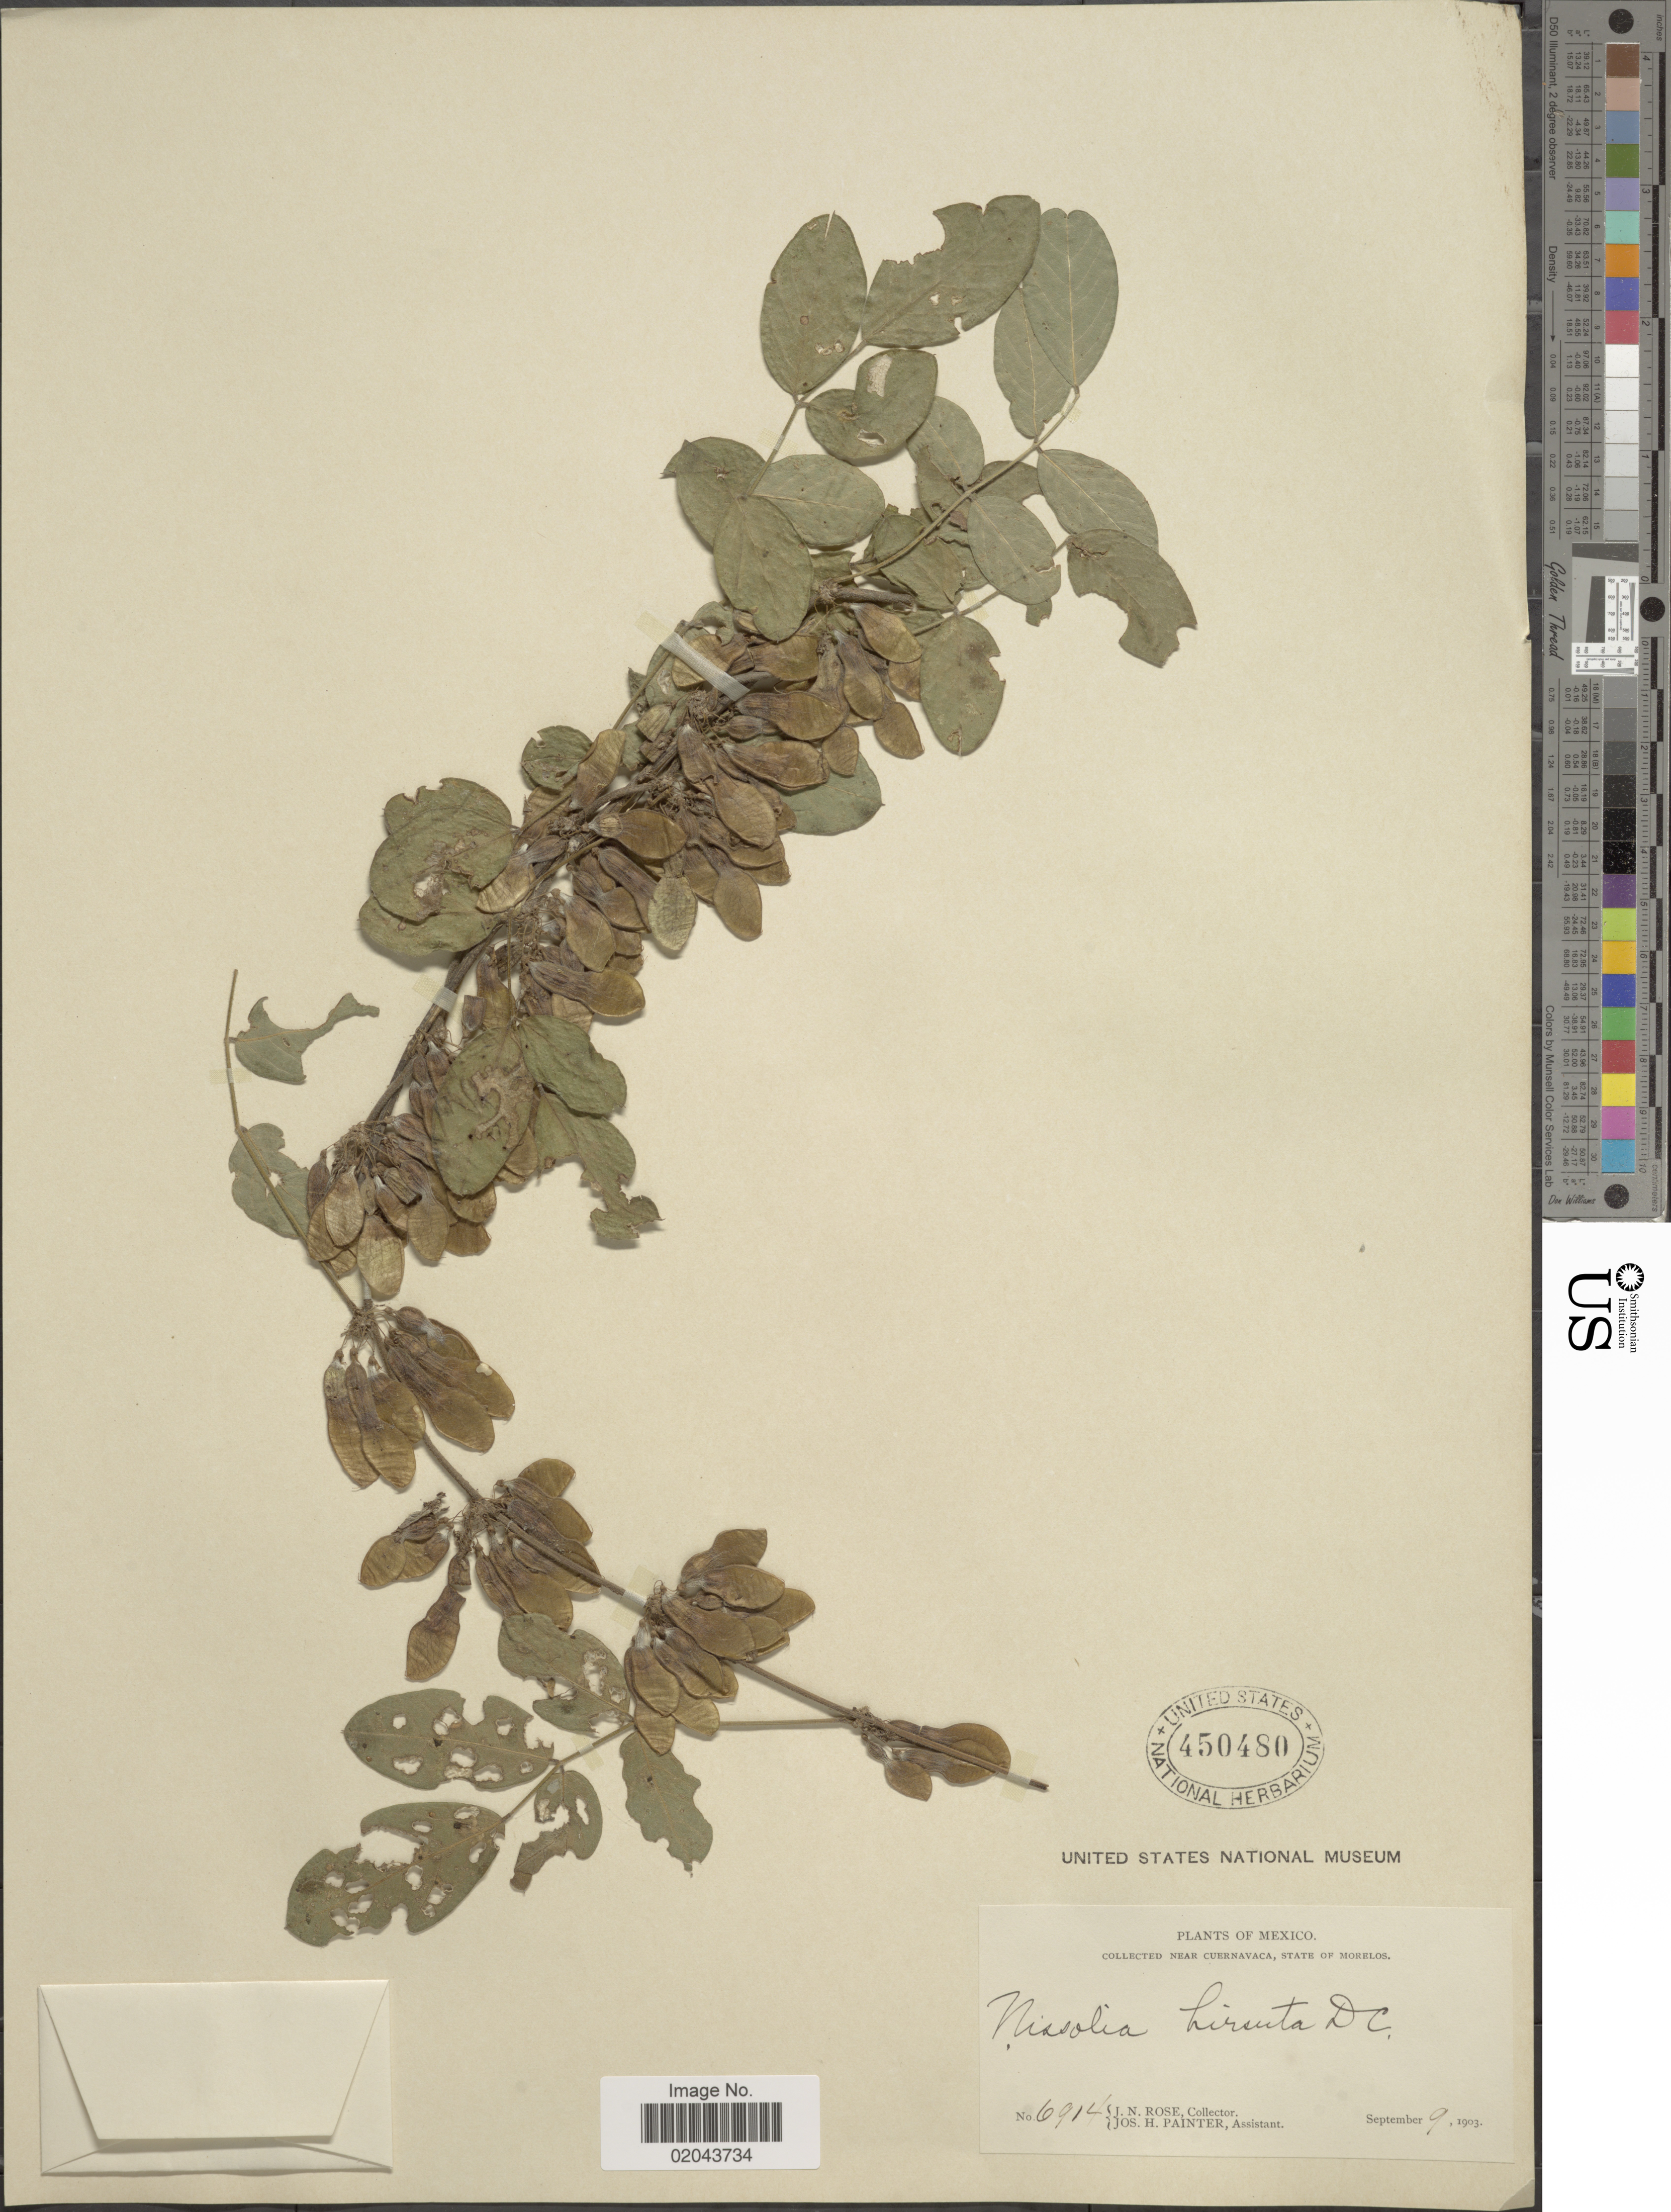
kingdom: Plantae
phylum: Tracheophyta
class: Magnoliopsida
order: Fabales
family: Fabaceae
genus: Nissolia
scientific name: Nissolia microptera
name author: Poir.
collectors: J. N. Rose & J. H. Painter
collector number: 6914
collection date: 1903-09-09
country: Mexico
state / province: Morelos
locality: Near Cuernavaca.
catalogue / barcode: US 450480